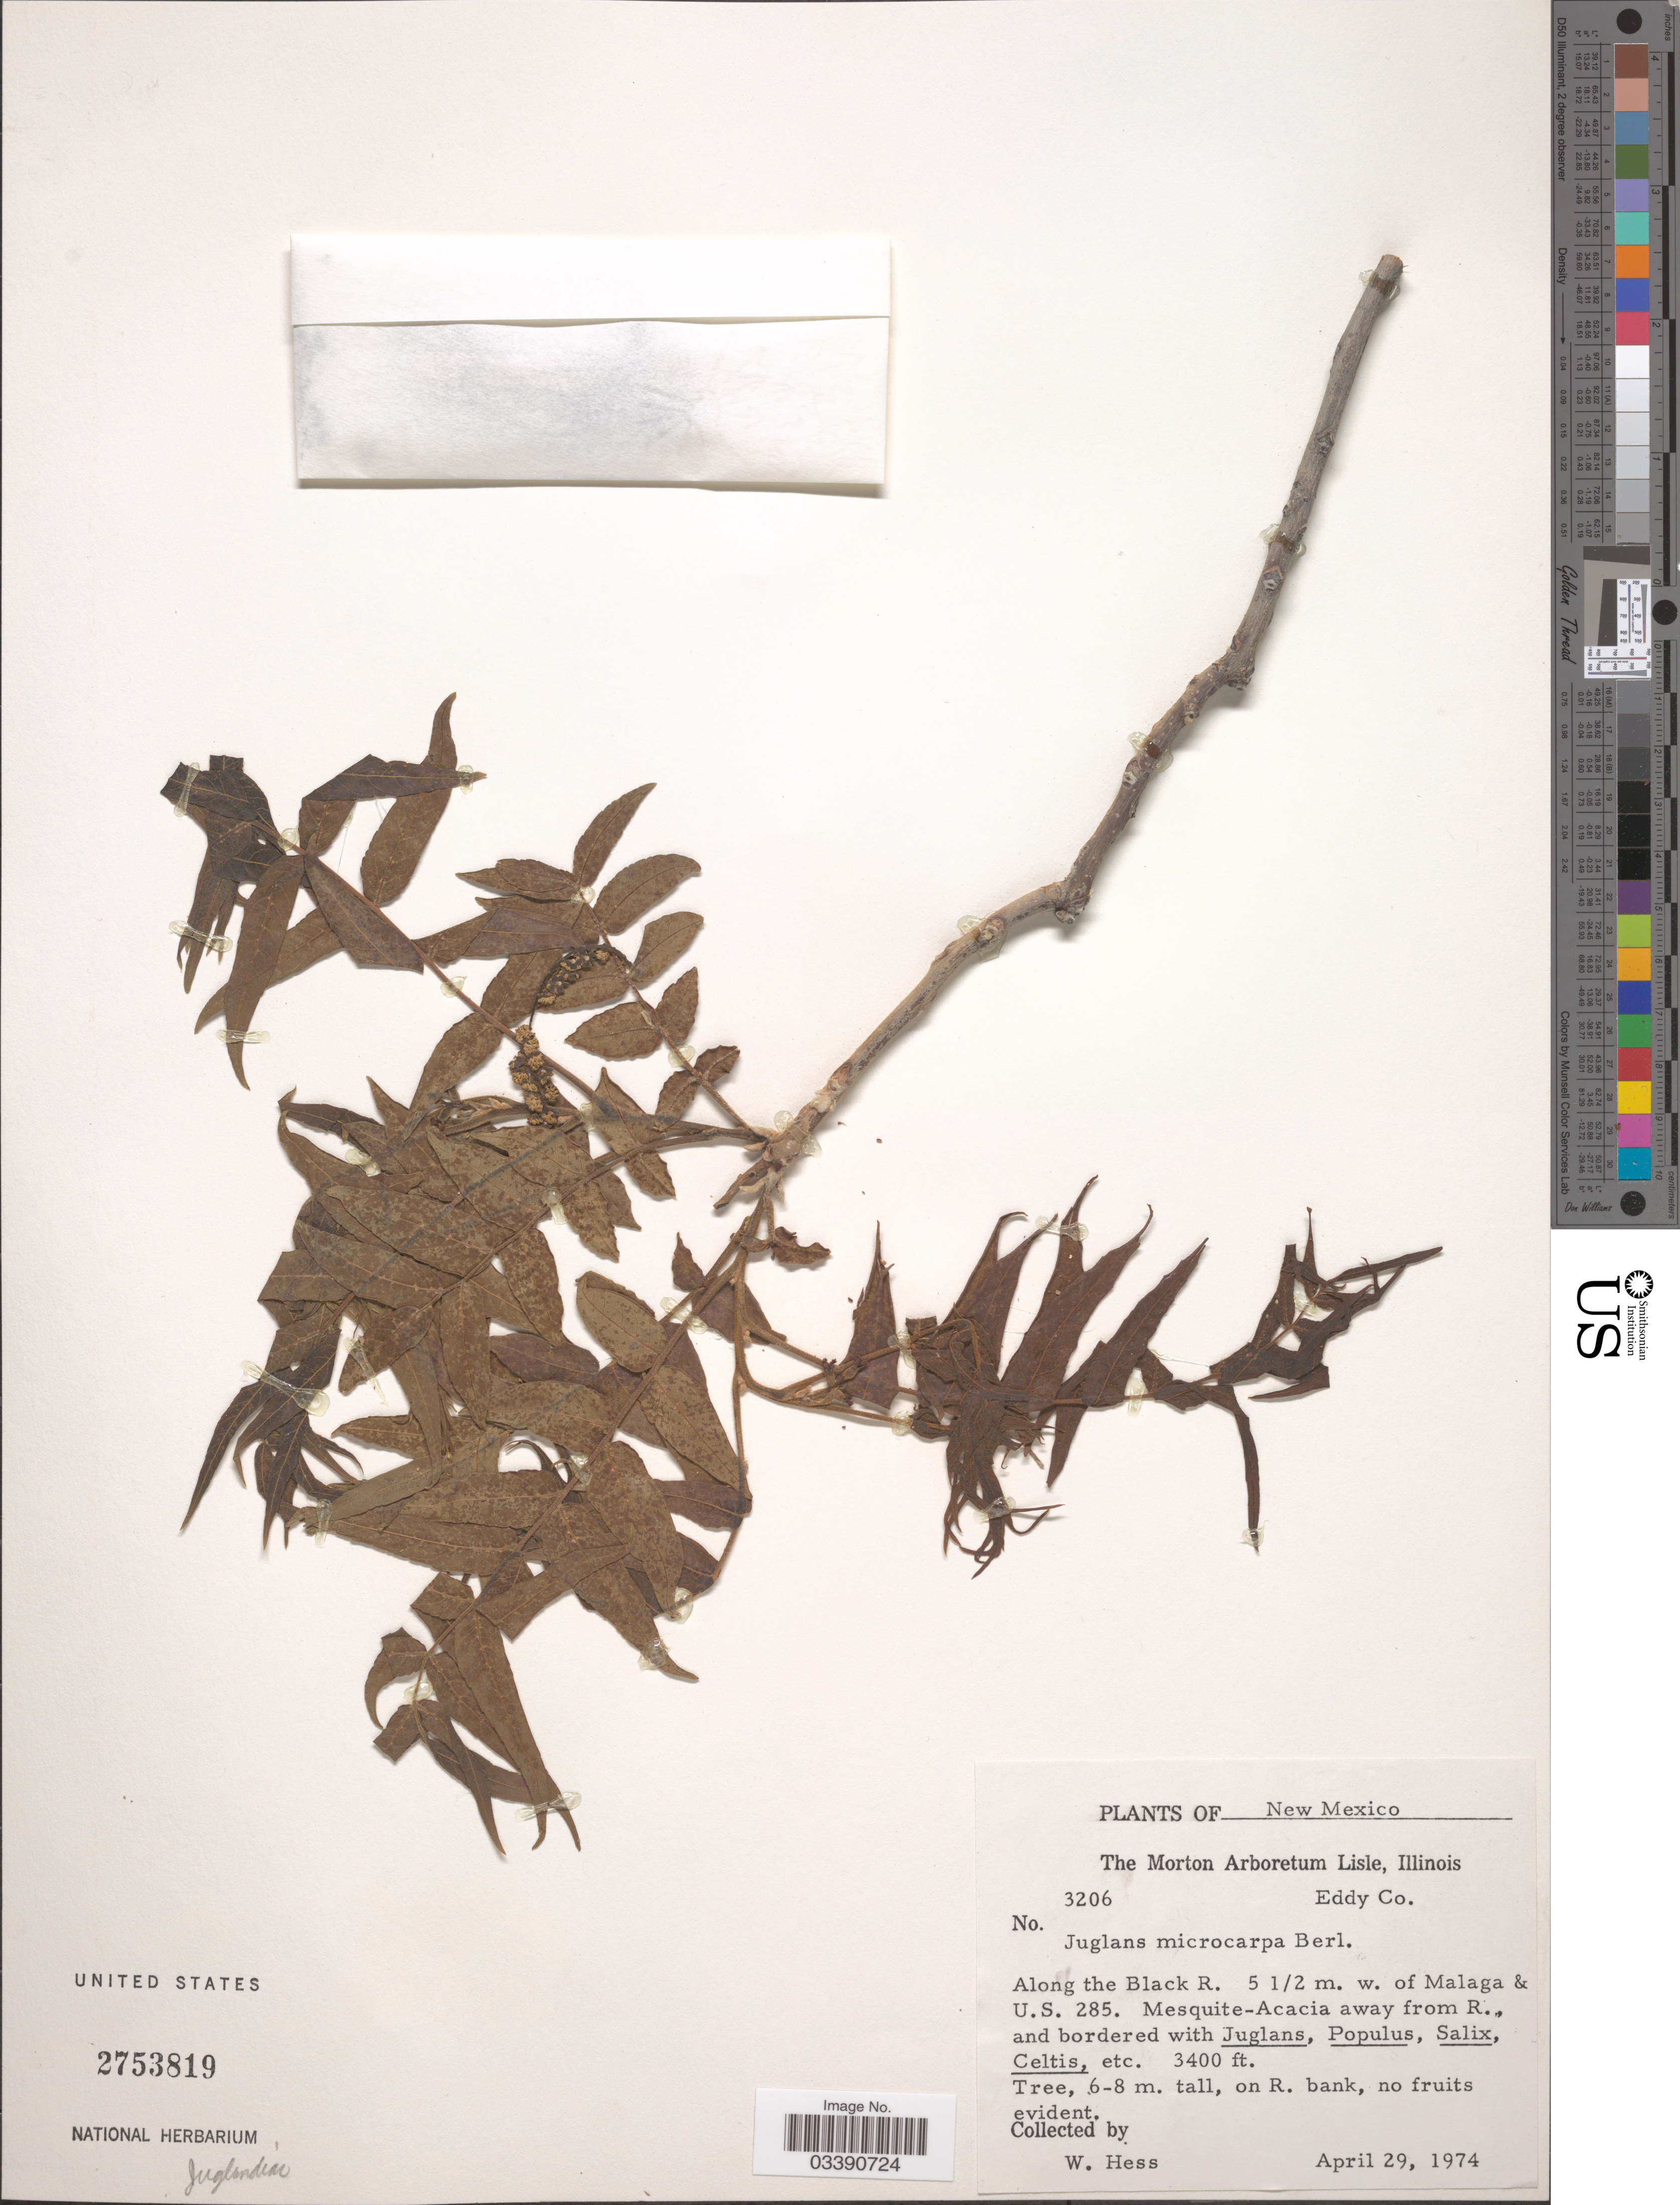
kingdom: Plantae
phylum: Tracheophyta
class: Magnoliopsida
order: Fagales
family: Juglandaceae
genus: Juglans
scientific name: Juglans microcarpa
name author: Berland. in Berland. & Chovell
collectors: W. Hess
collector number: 3206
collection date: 1974-04-29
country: United States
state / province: New Mexico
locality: Eddy Co. Along the Black R. 5 1/2 m. w. of Malaga & U.S. 285.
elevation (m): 1036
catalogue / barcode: US 2753819